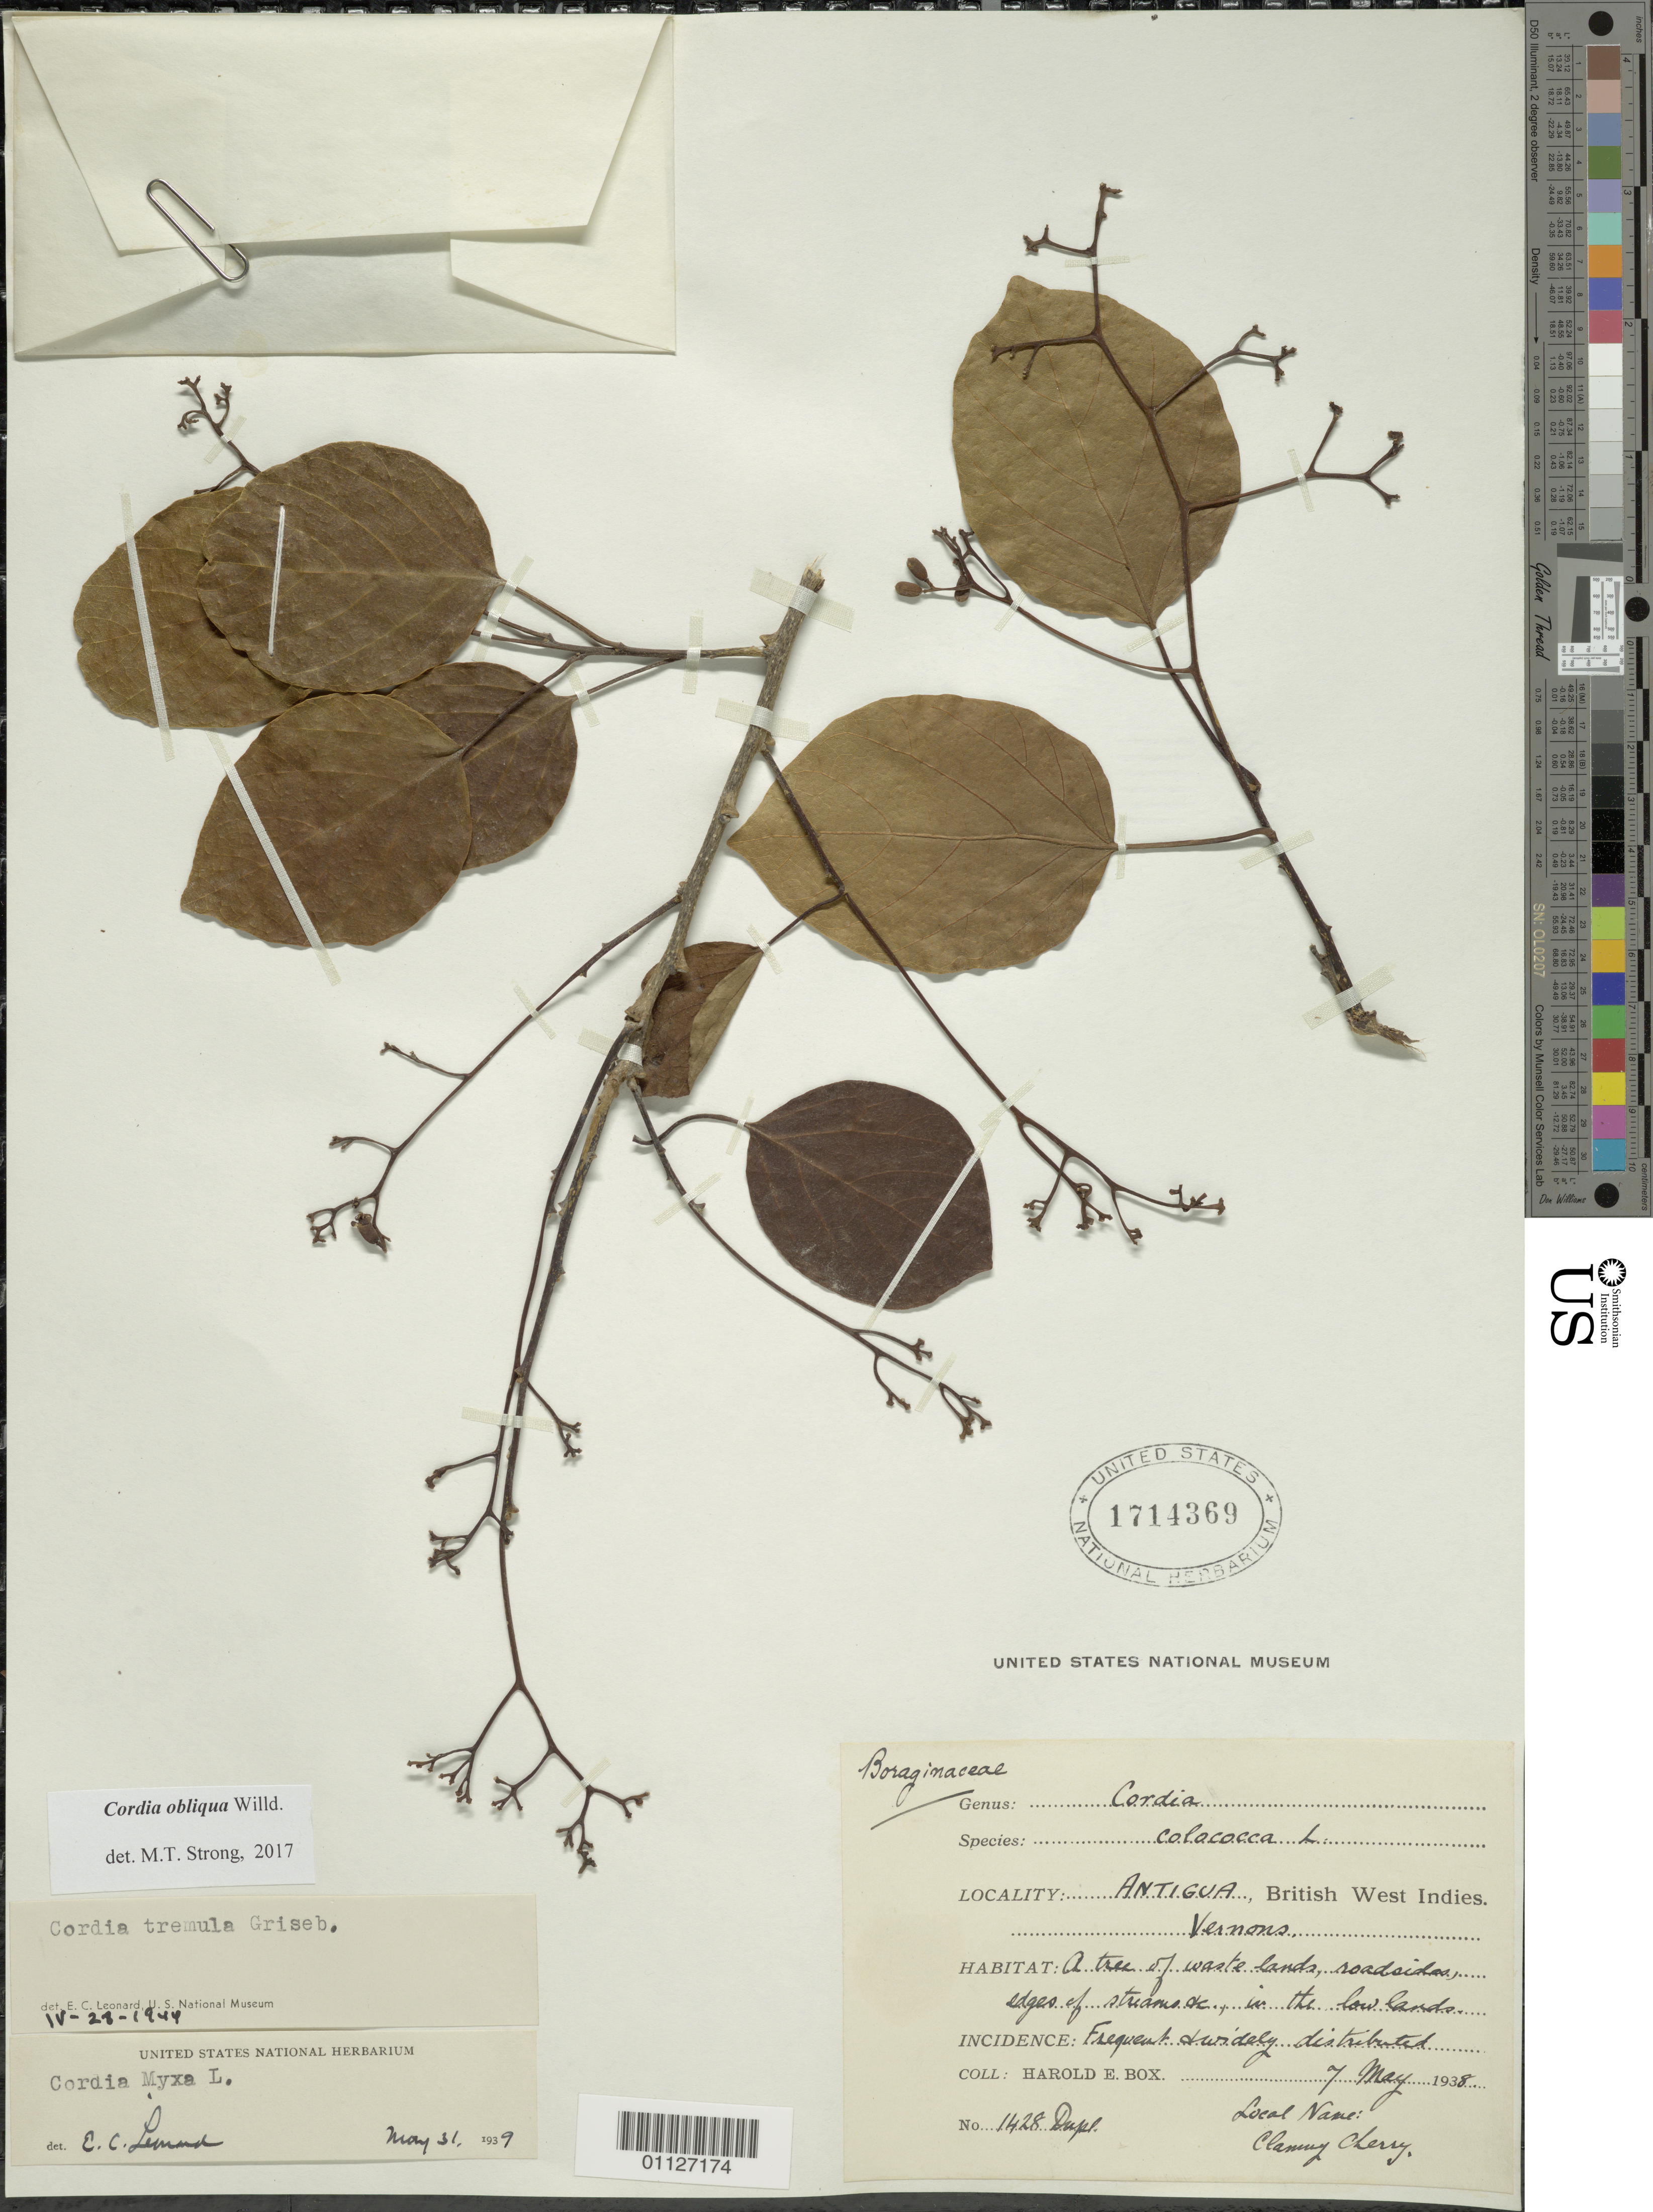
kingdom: Plantae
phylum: Tracheophyta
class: Magnoliopsida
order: Boraginales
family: Cordiaceae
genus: Cordia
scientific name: Cordia obliqua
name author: Willd.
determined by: Strong, M. T., (US), Smithsonian Institution - National Museum of Natural History (UNITED STATES)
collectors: H. E. Box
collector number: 1428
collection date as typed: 07 May 1938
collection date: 1938-05-07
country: Antigua and Barbuda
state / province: Saint Peter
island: Antigua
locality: Vernons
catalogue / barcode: US 1714369